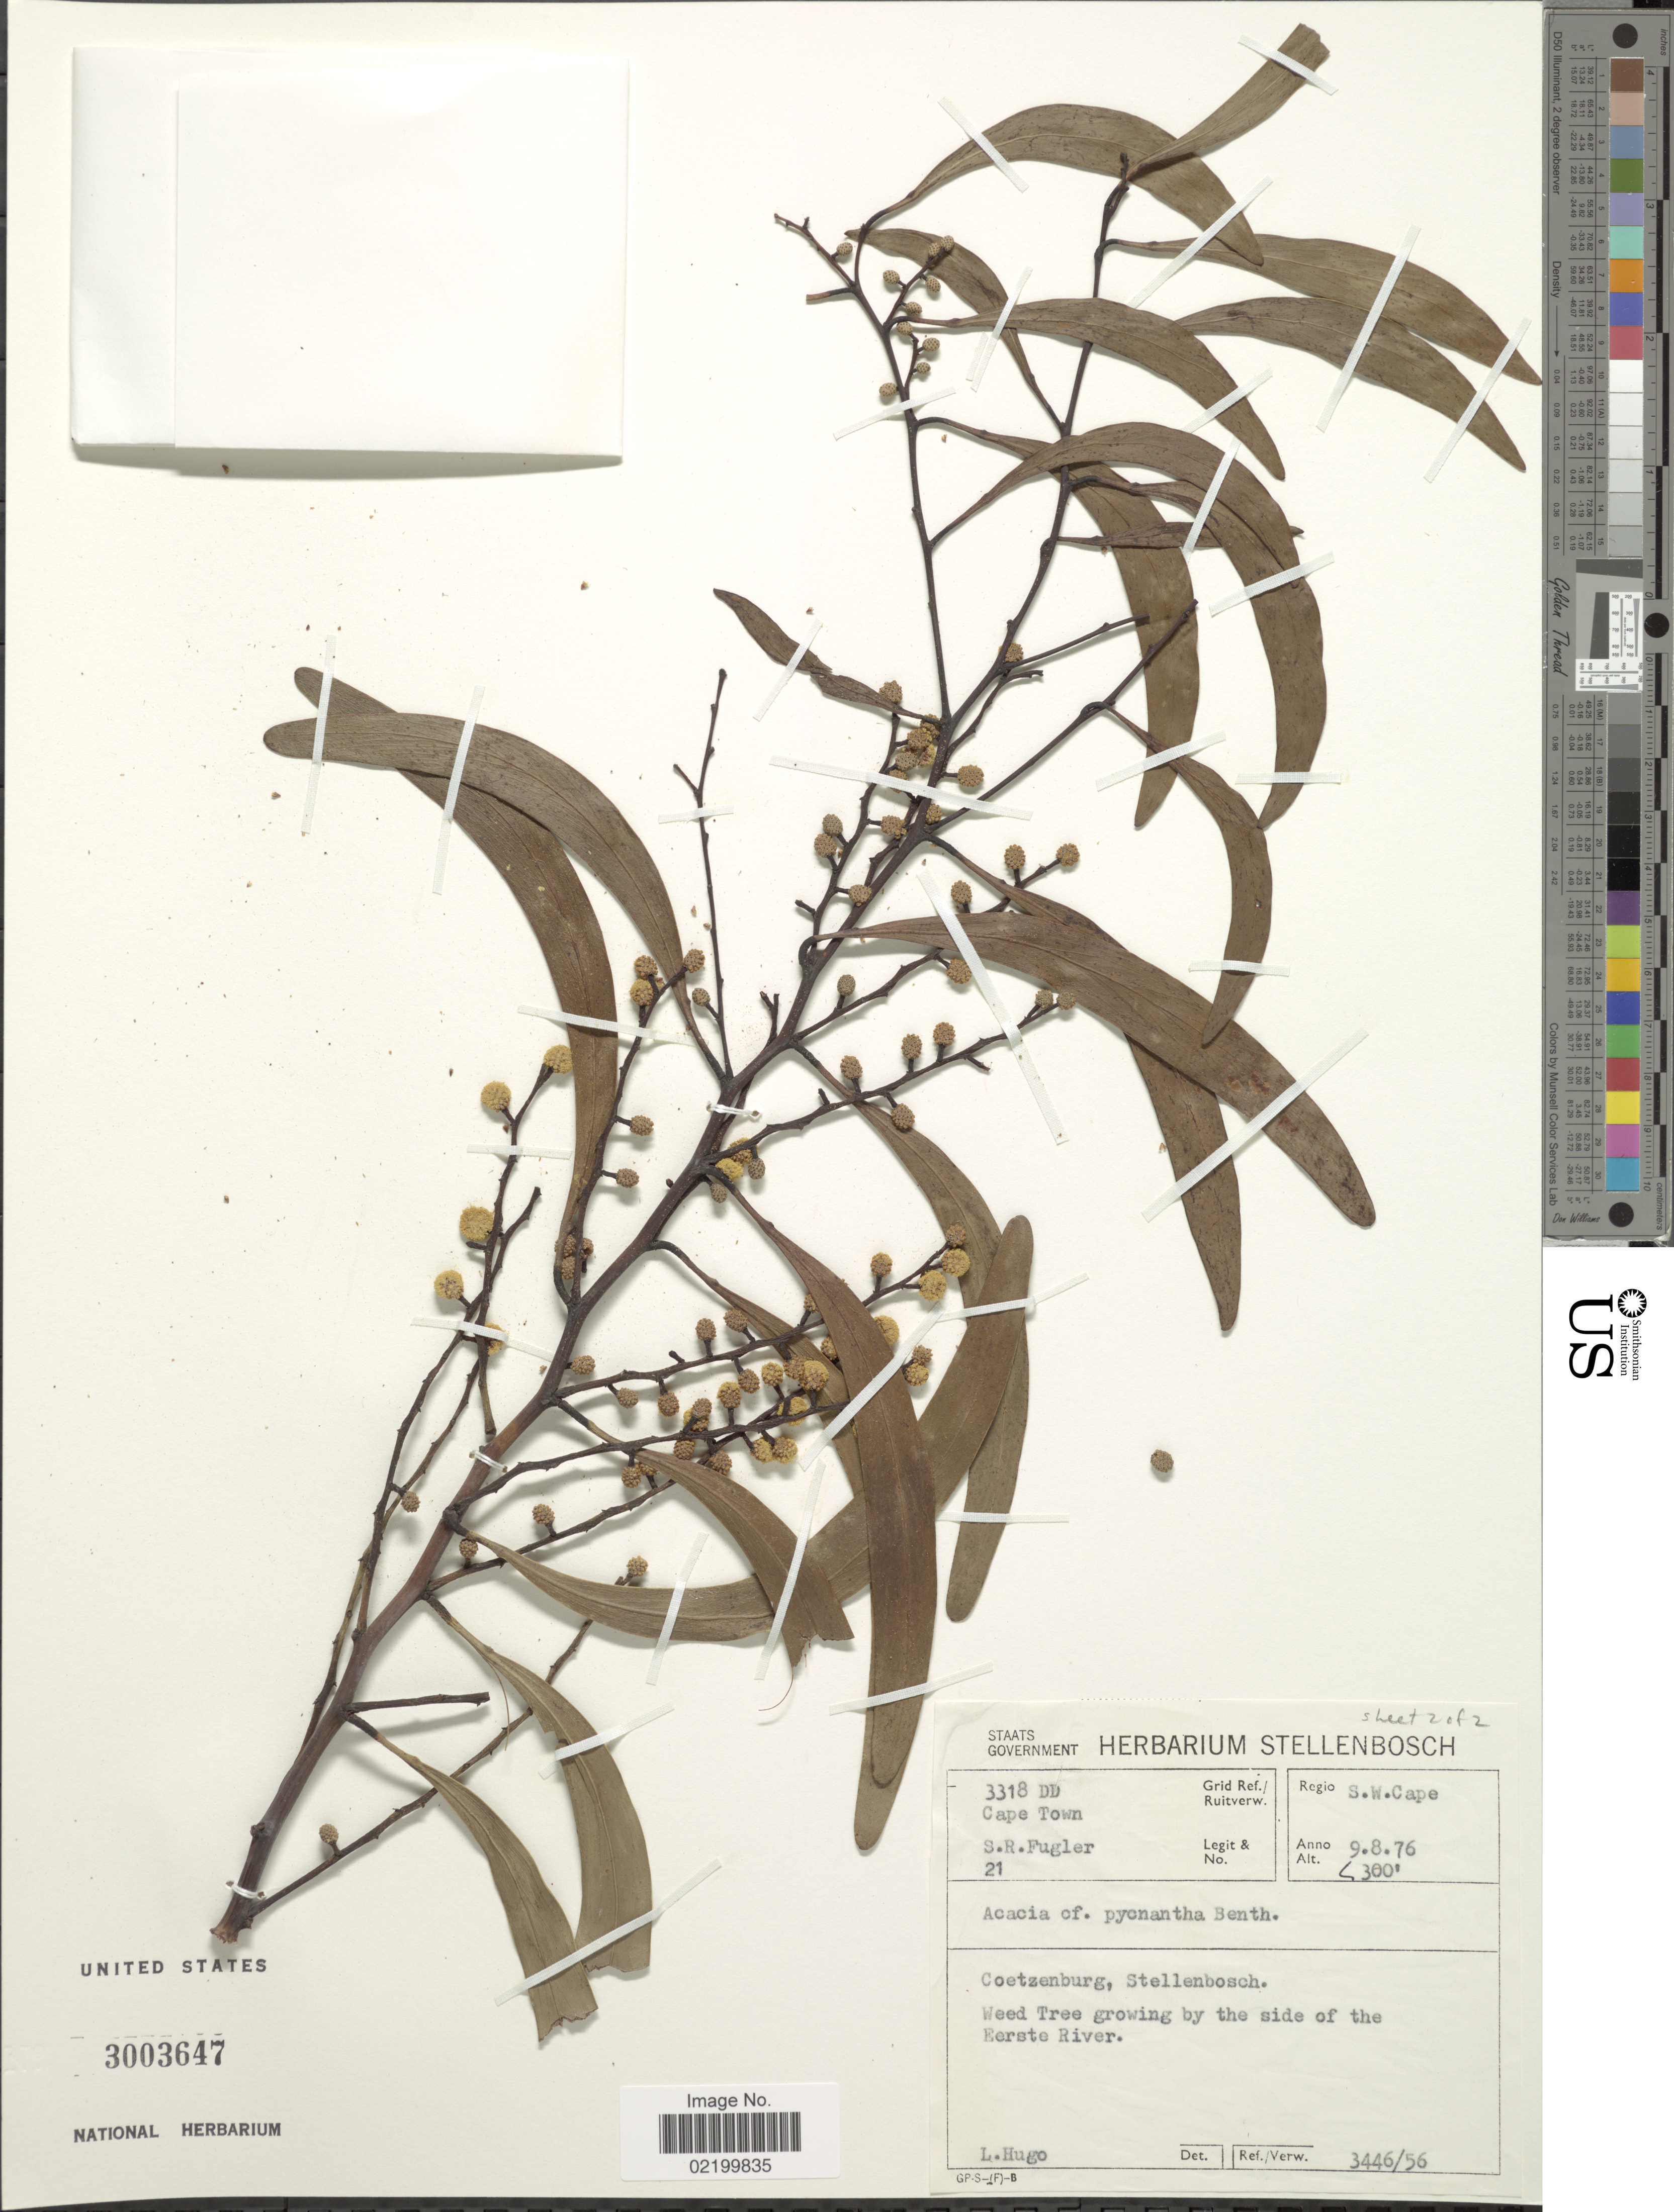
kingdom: Plantae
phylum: Tracheophyta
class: Magnoliopsida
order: Fabales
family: Fabaceae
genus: Acacia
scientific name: Acacia pycnantha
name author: Benth.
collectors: S. Fugler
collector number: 21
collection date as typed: Transcribed d/m/y: 9/8/76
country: South Africa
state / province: Western Cape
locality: S.W. Cape. Cape Town. Coetzenburg, Stellenbosch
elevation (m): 91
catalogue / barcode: US 3003647